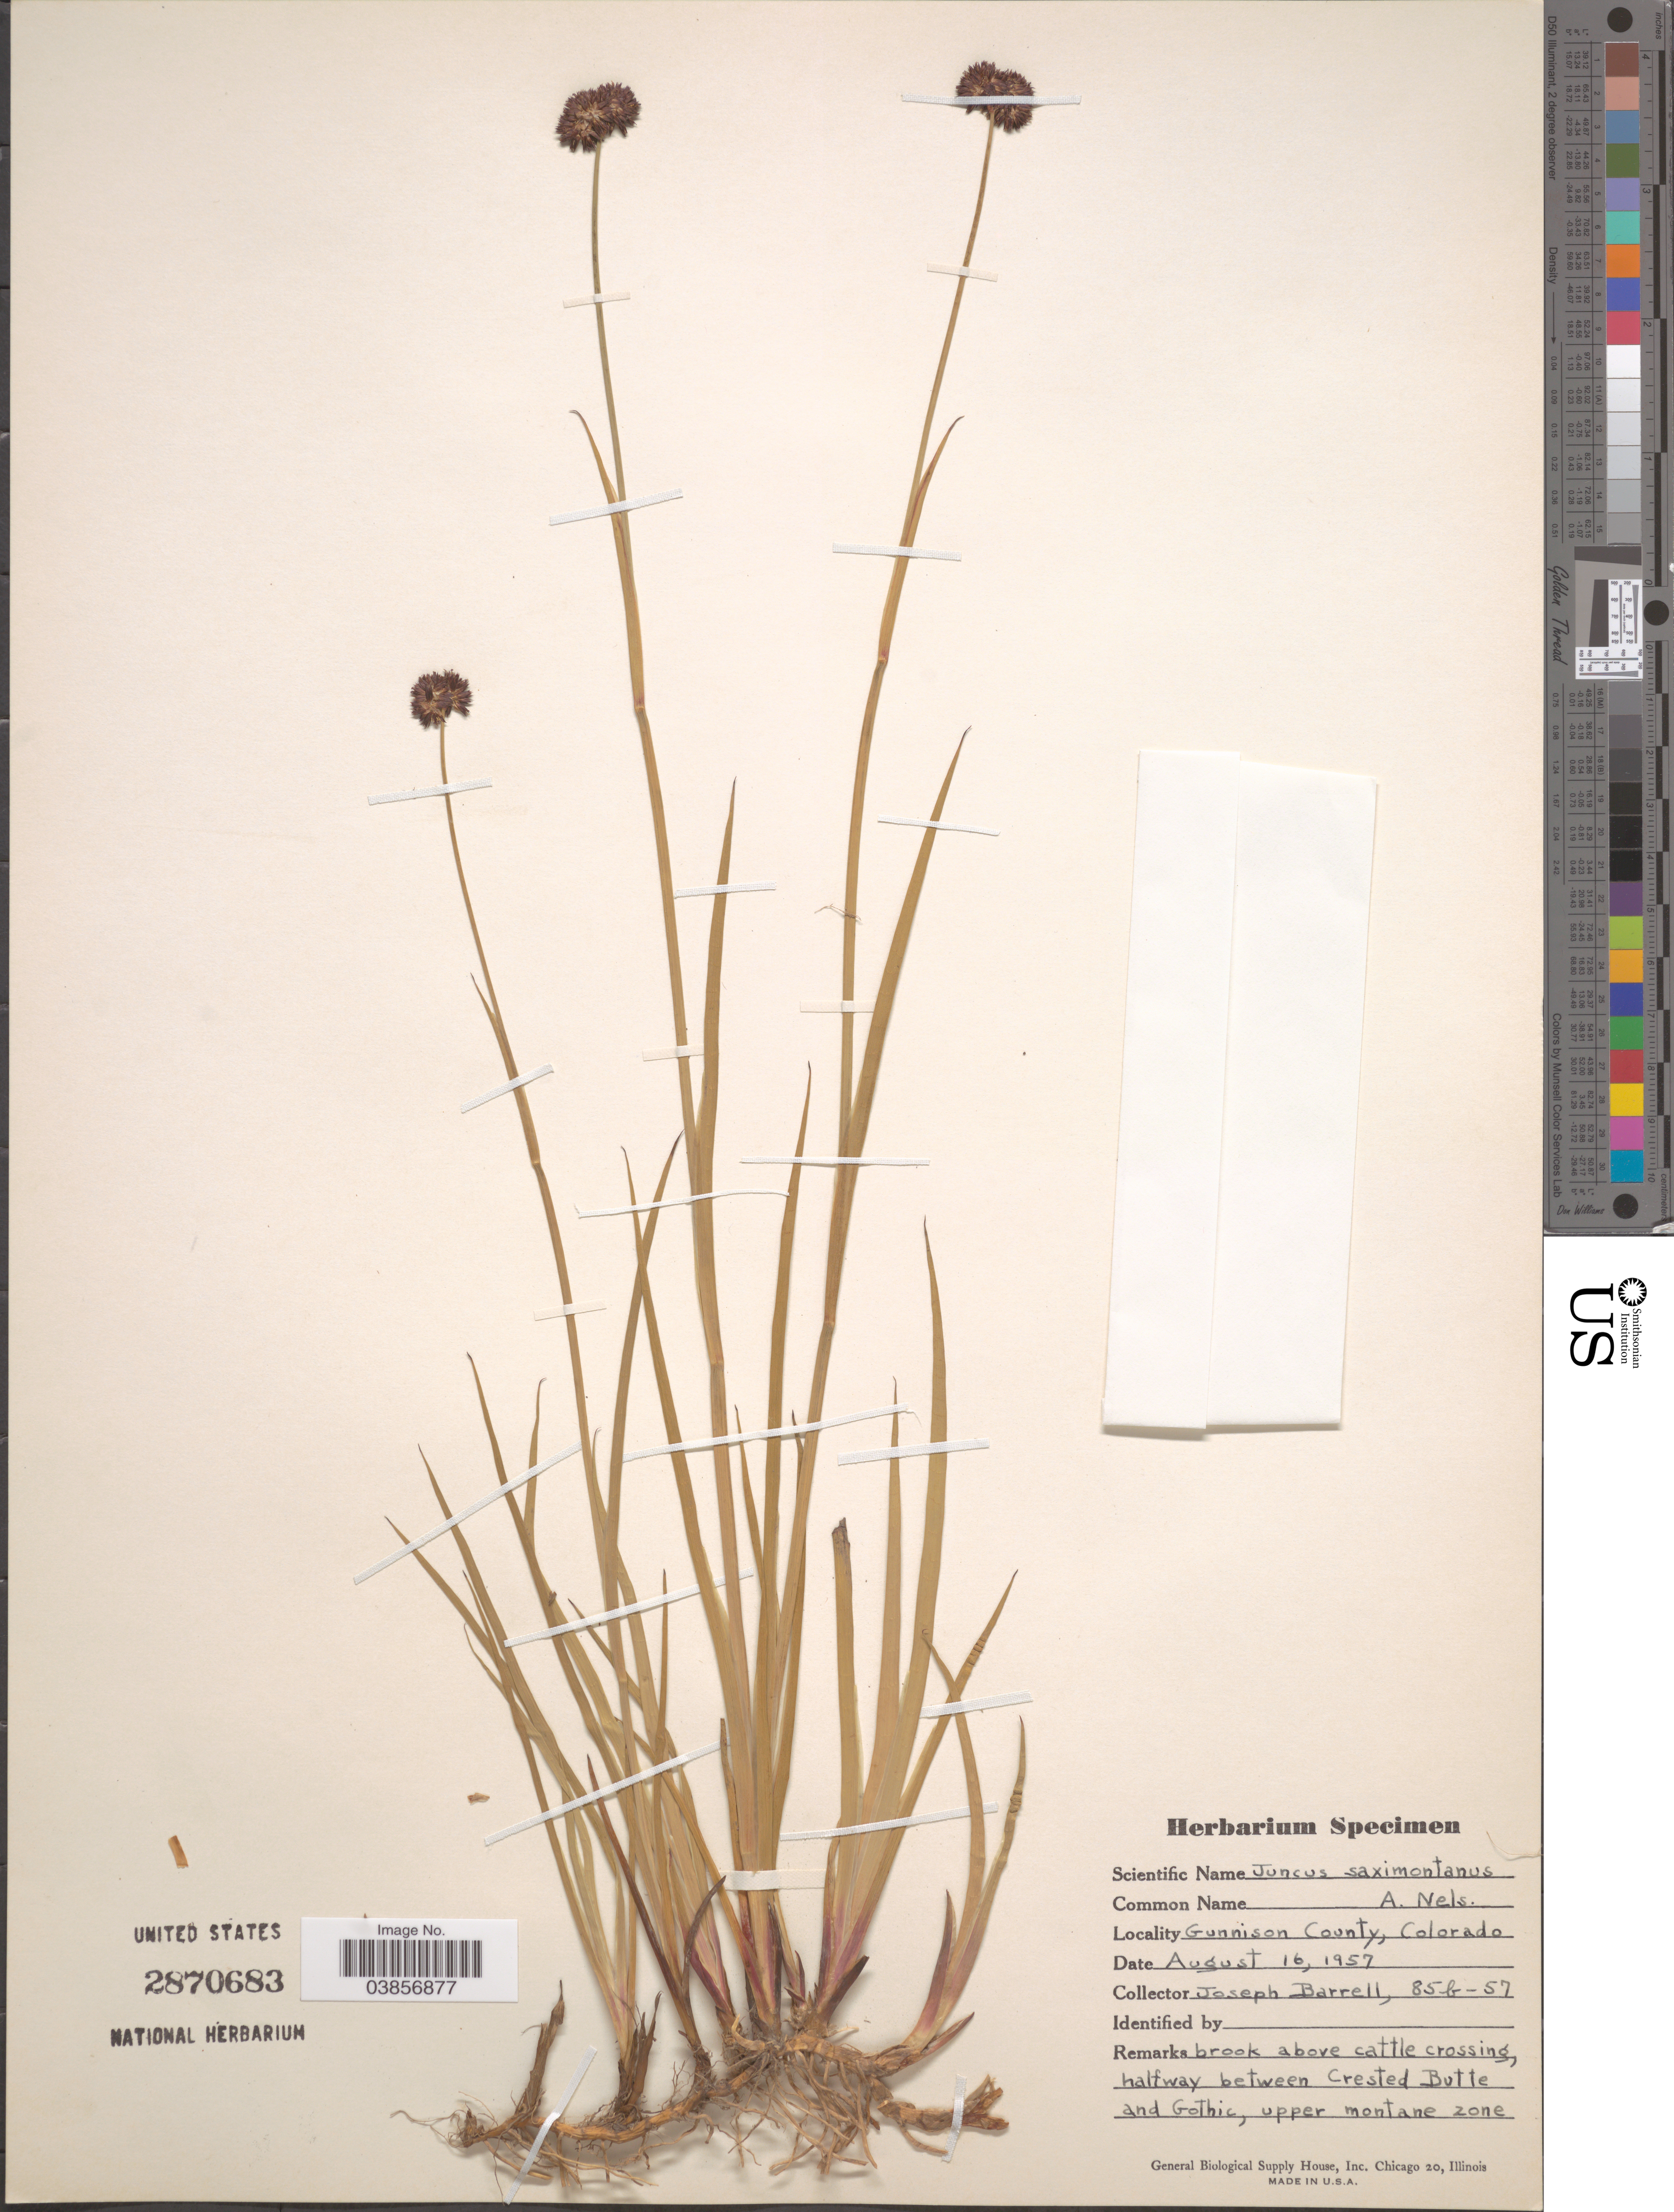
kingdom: Plantae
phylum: Tracheophyta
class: Liliopsida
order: Poales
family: Juncaceae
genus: Juncus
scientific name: Juncus saximontanus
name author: A. Nelson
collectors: J. Barrell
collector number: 85b-57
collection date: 1957-08-16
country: United States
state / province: Colorado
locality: Gunnison County. Brook abpove cattle crossing, halfway between Crested Butte and Gothic, upper montane zone.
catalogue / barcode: US 2870683